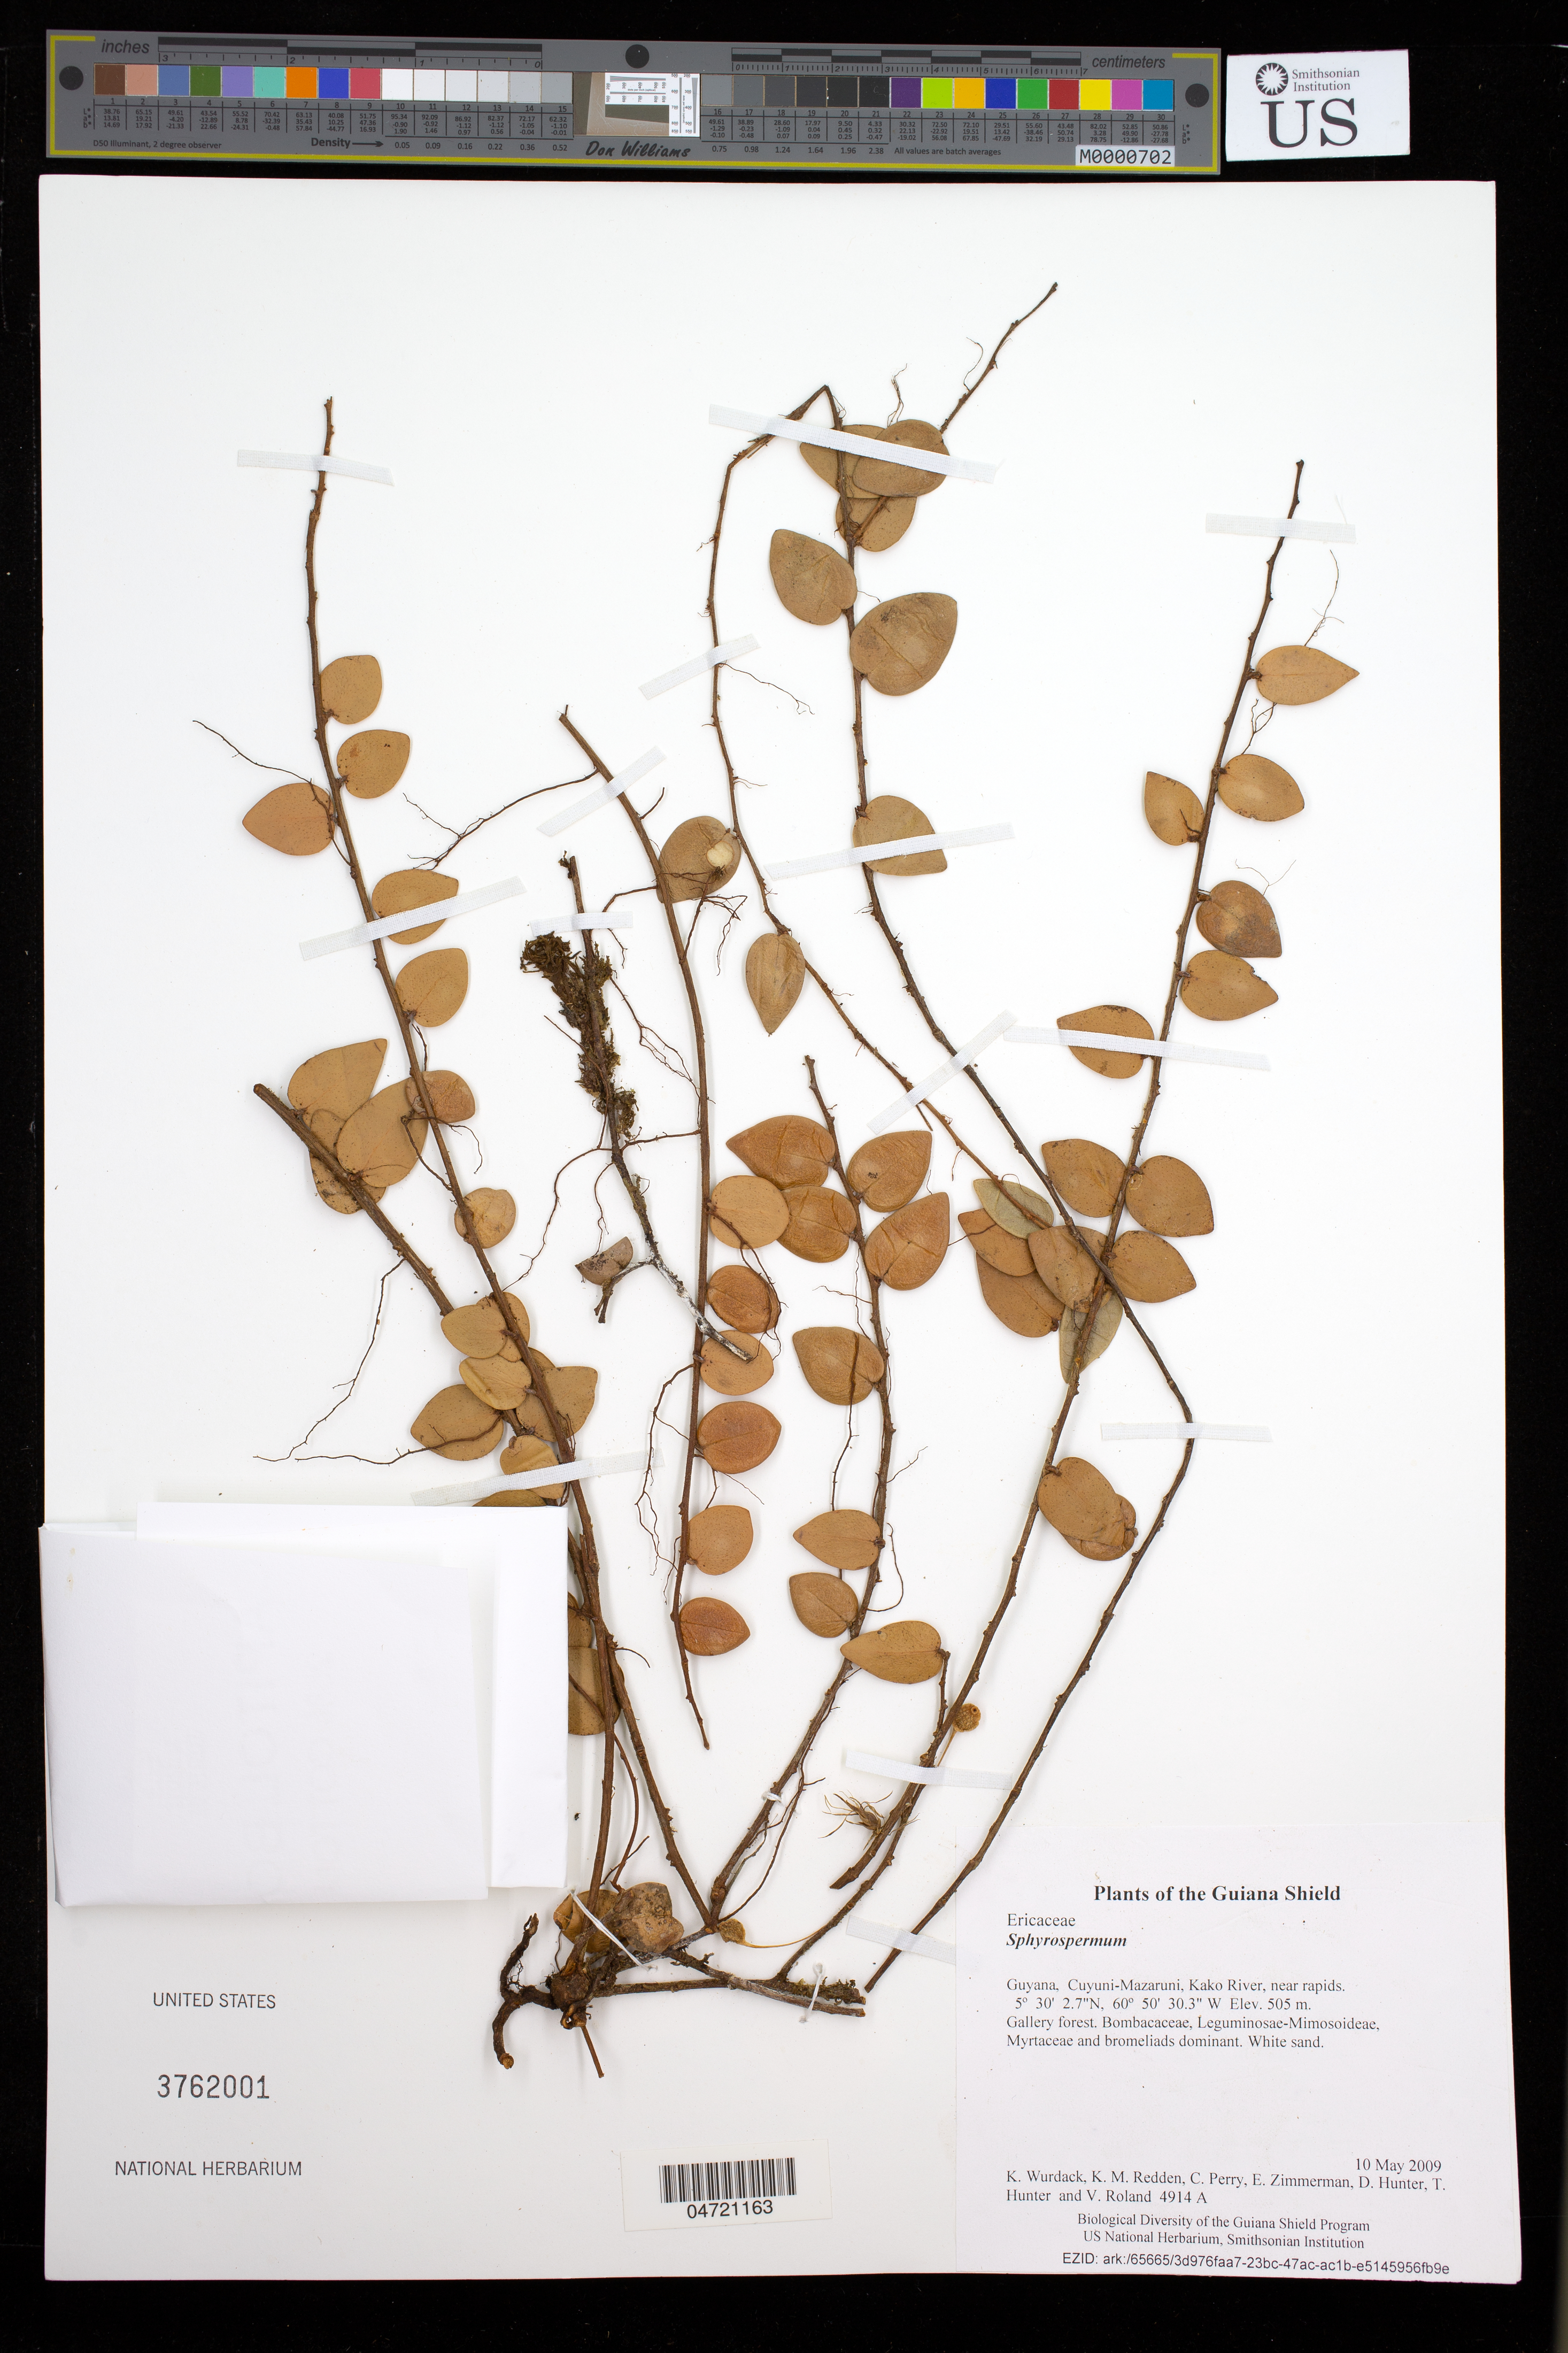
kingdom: Plantae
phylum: Tracheophyta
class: Magnoliopsida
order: Ericales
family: Ericaceae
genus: Sphyrospermum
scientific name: Sphyrospermum sp.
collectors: K. Wurdack, K. M. Redden, C. Perry, E. Zimmerman, D. Hunter, T. Hunter & V. Roland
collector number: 4914 A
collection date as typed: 10 May 2009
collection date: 2009-05-10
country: Guyana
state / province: Cuyuni-Mazaruni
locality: Kako River, near rapids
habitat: Gallery forest. Bombacaceae, Leguminosae-Mimosoideae, Myrtaceae and bromeliads dominant. White sand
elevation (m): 505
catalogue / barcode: US 3762001